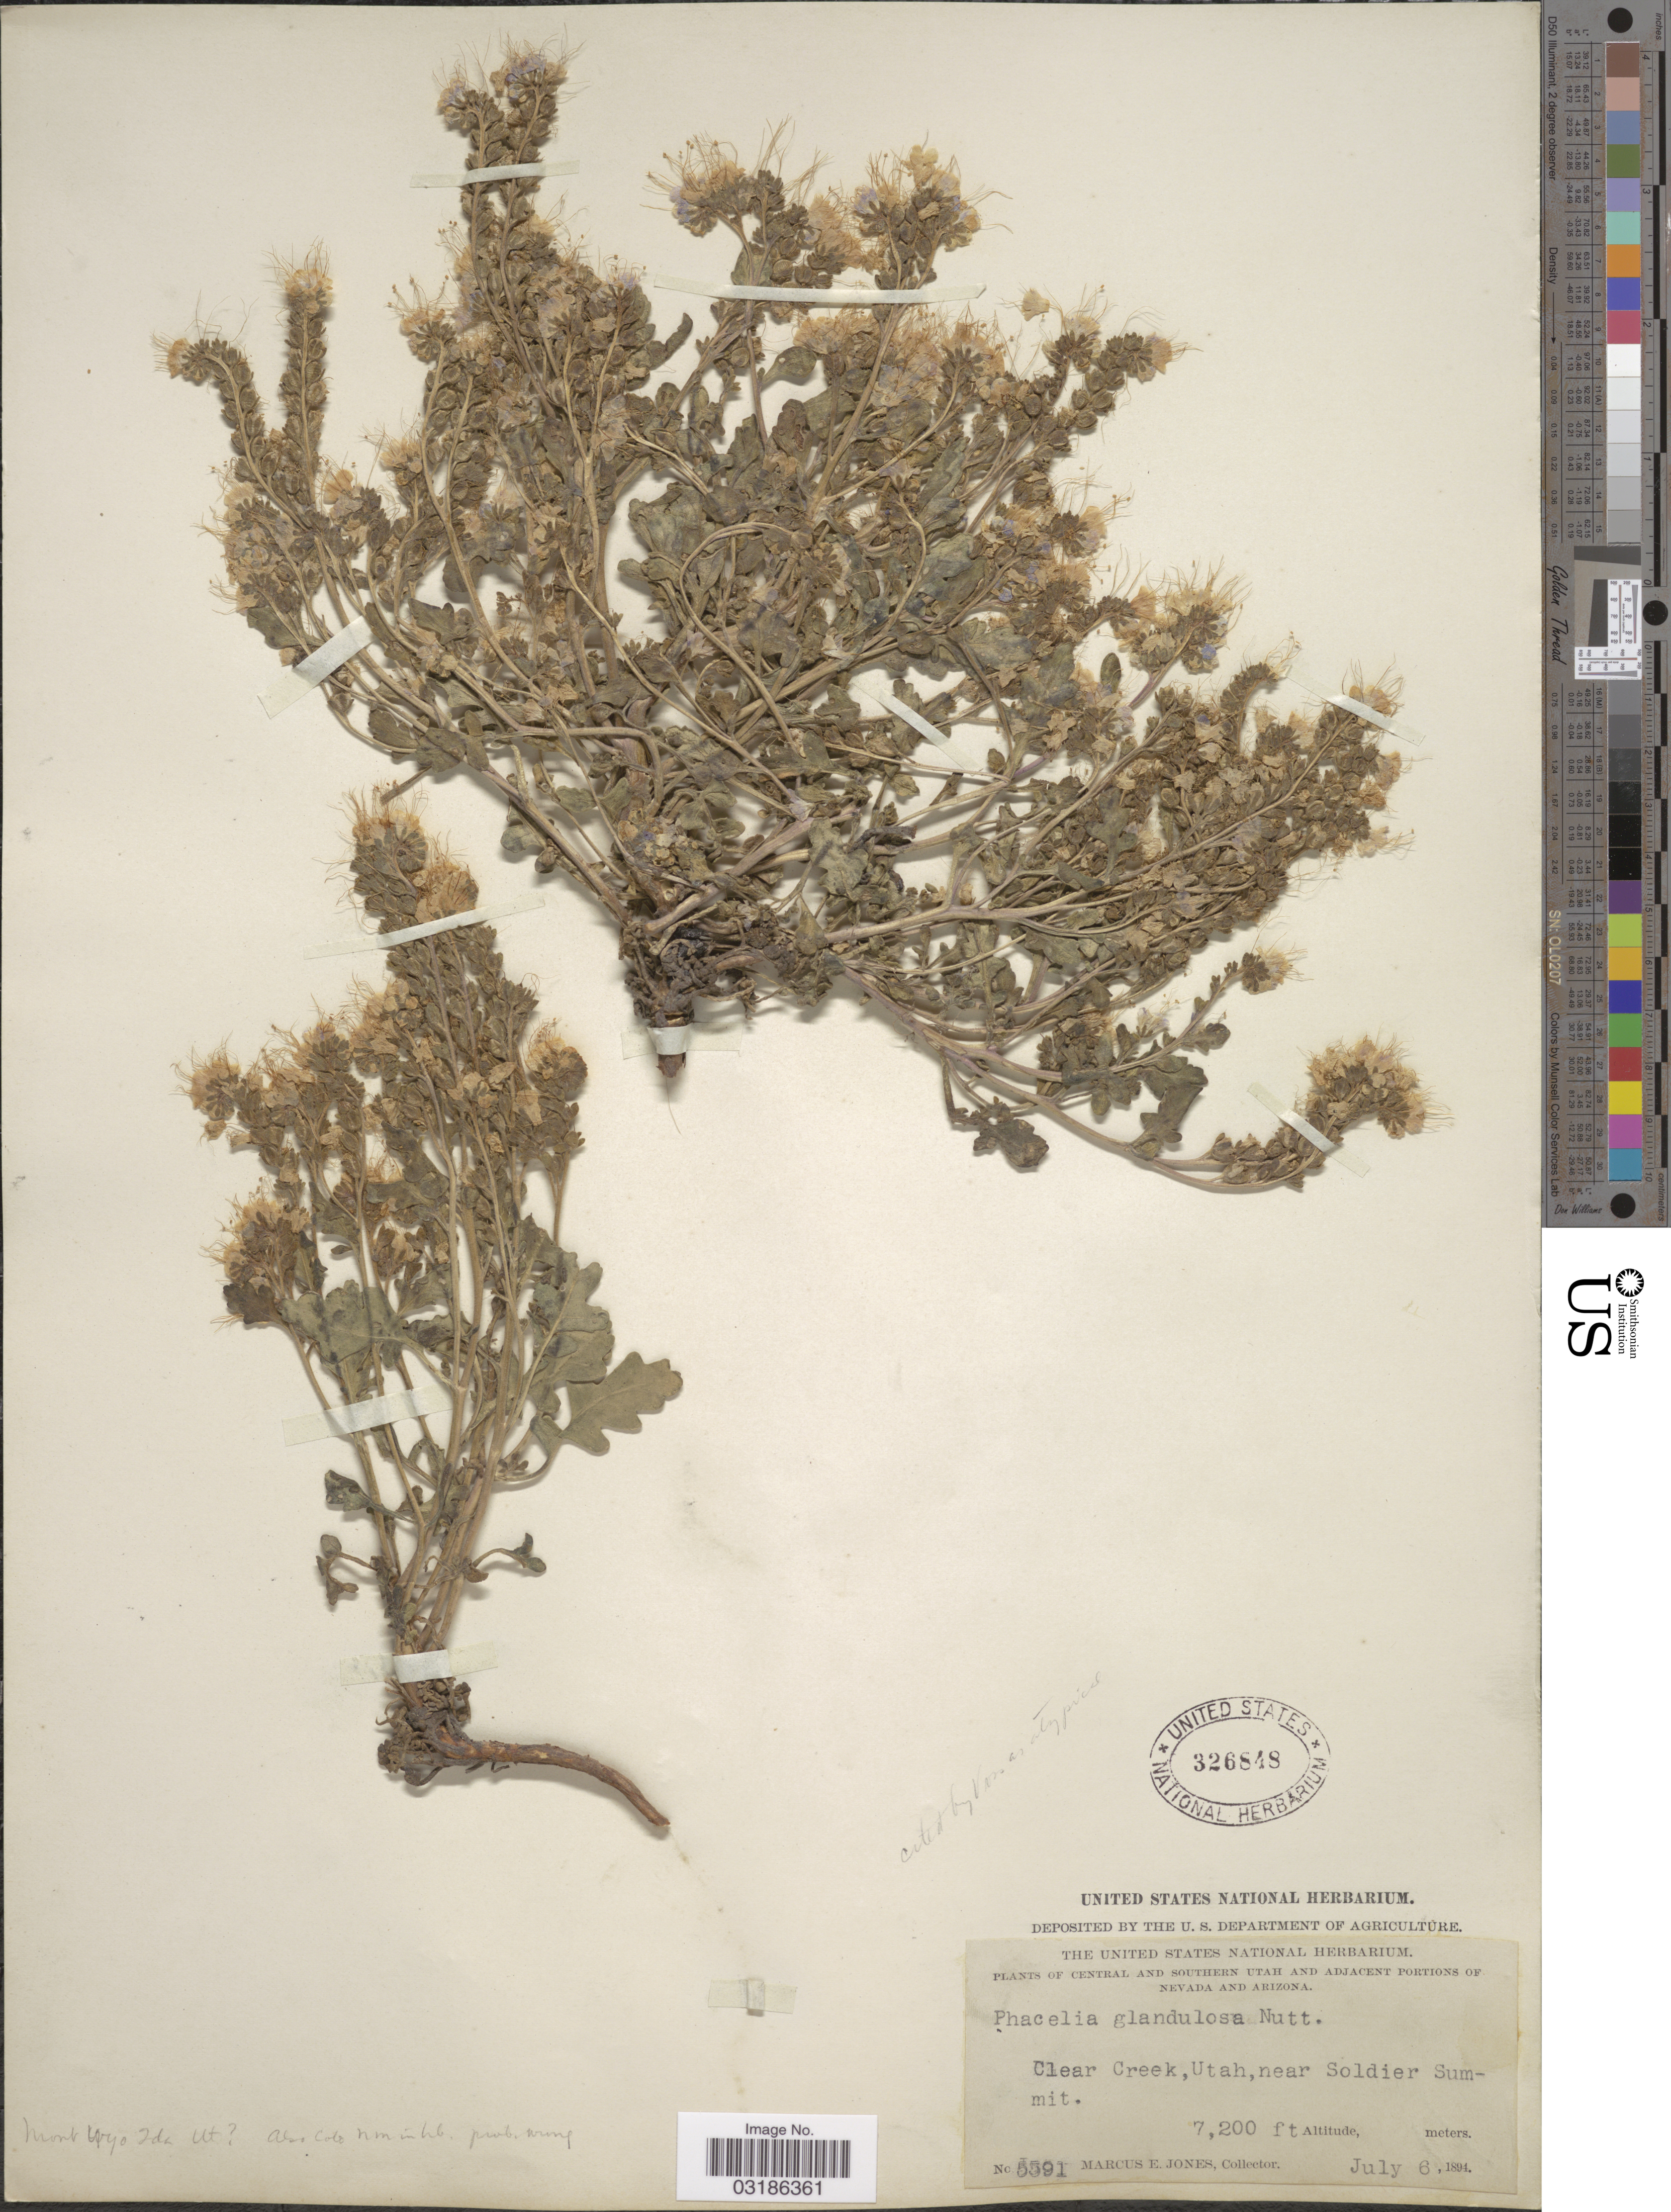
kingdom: Plantae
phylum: Tracheophyta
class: Magnoliopsida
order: Boraginales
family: Hydrophyllaceae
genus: Phacelia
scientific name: Phacelia glandulosa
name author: Nutt.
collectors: M. E. Jones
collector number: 5591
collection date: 1894-07-06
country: United States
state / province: Utah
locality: Central and Southern Utah. Clear Creek, Utah, near Soldier Summit.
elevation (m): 2195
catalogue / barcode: US 326848